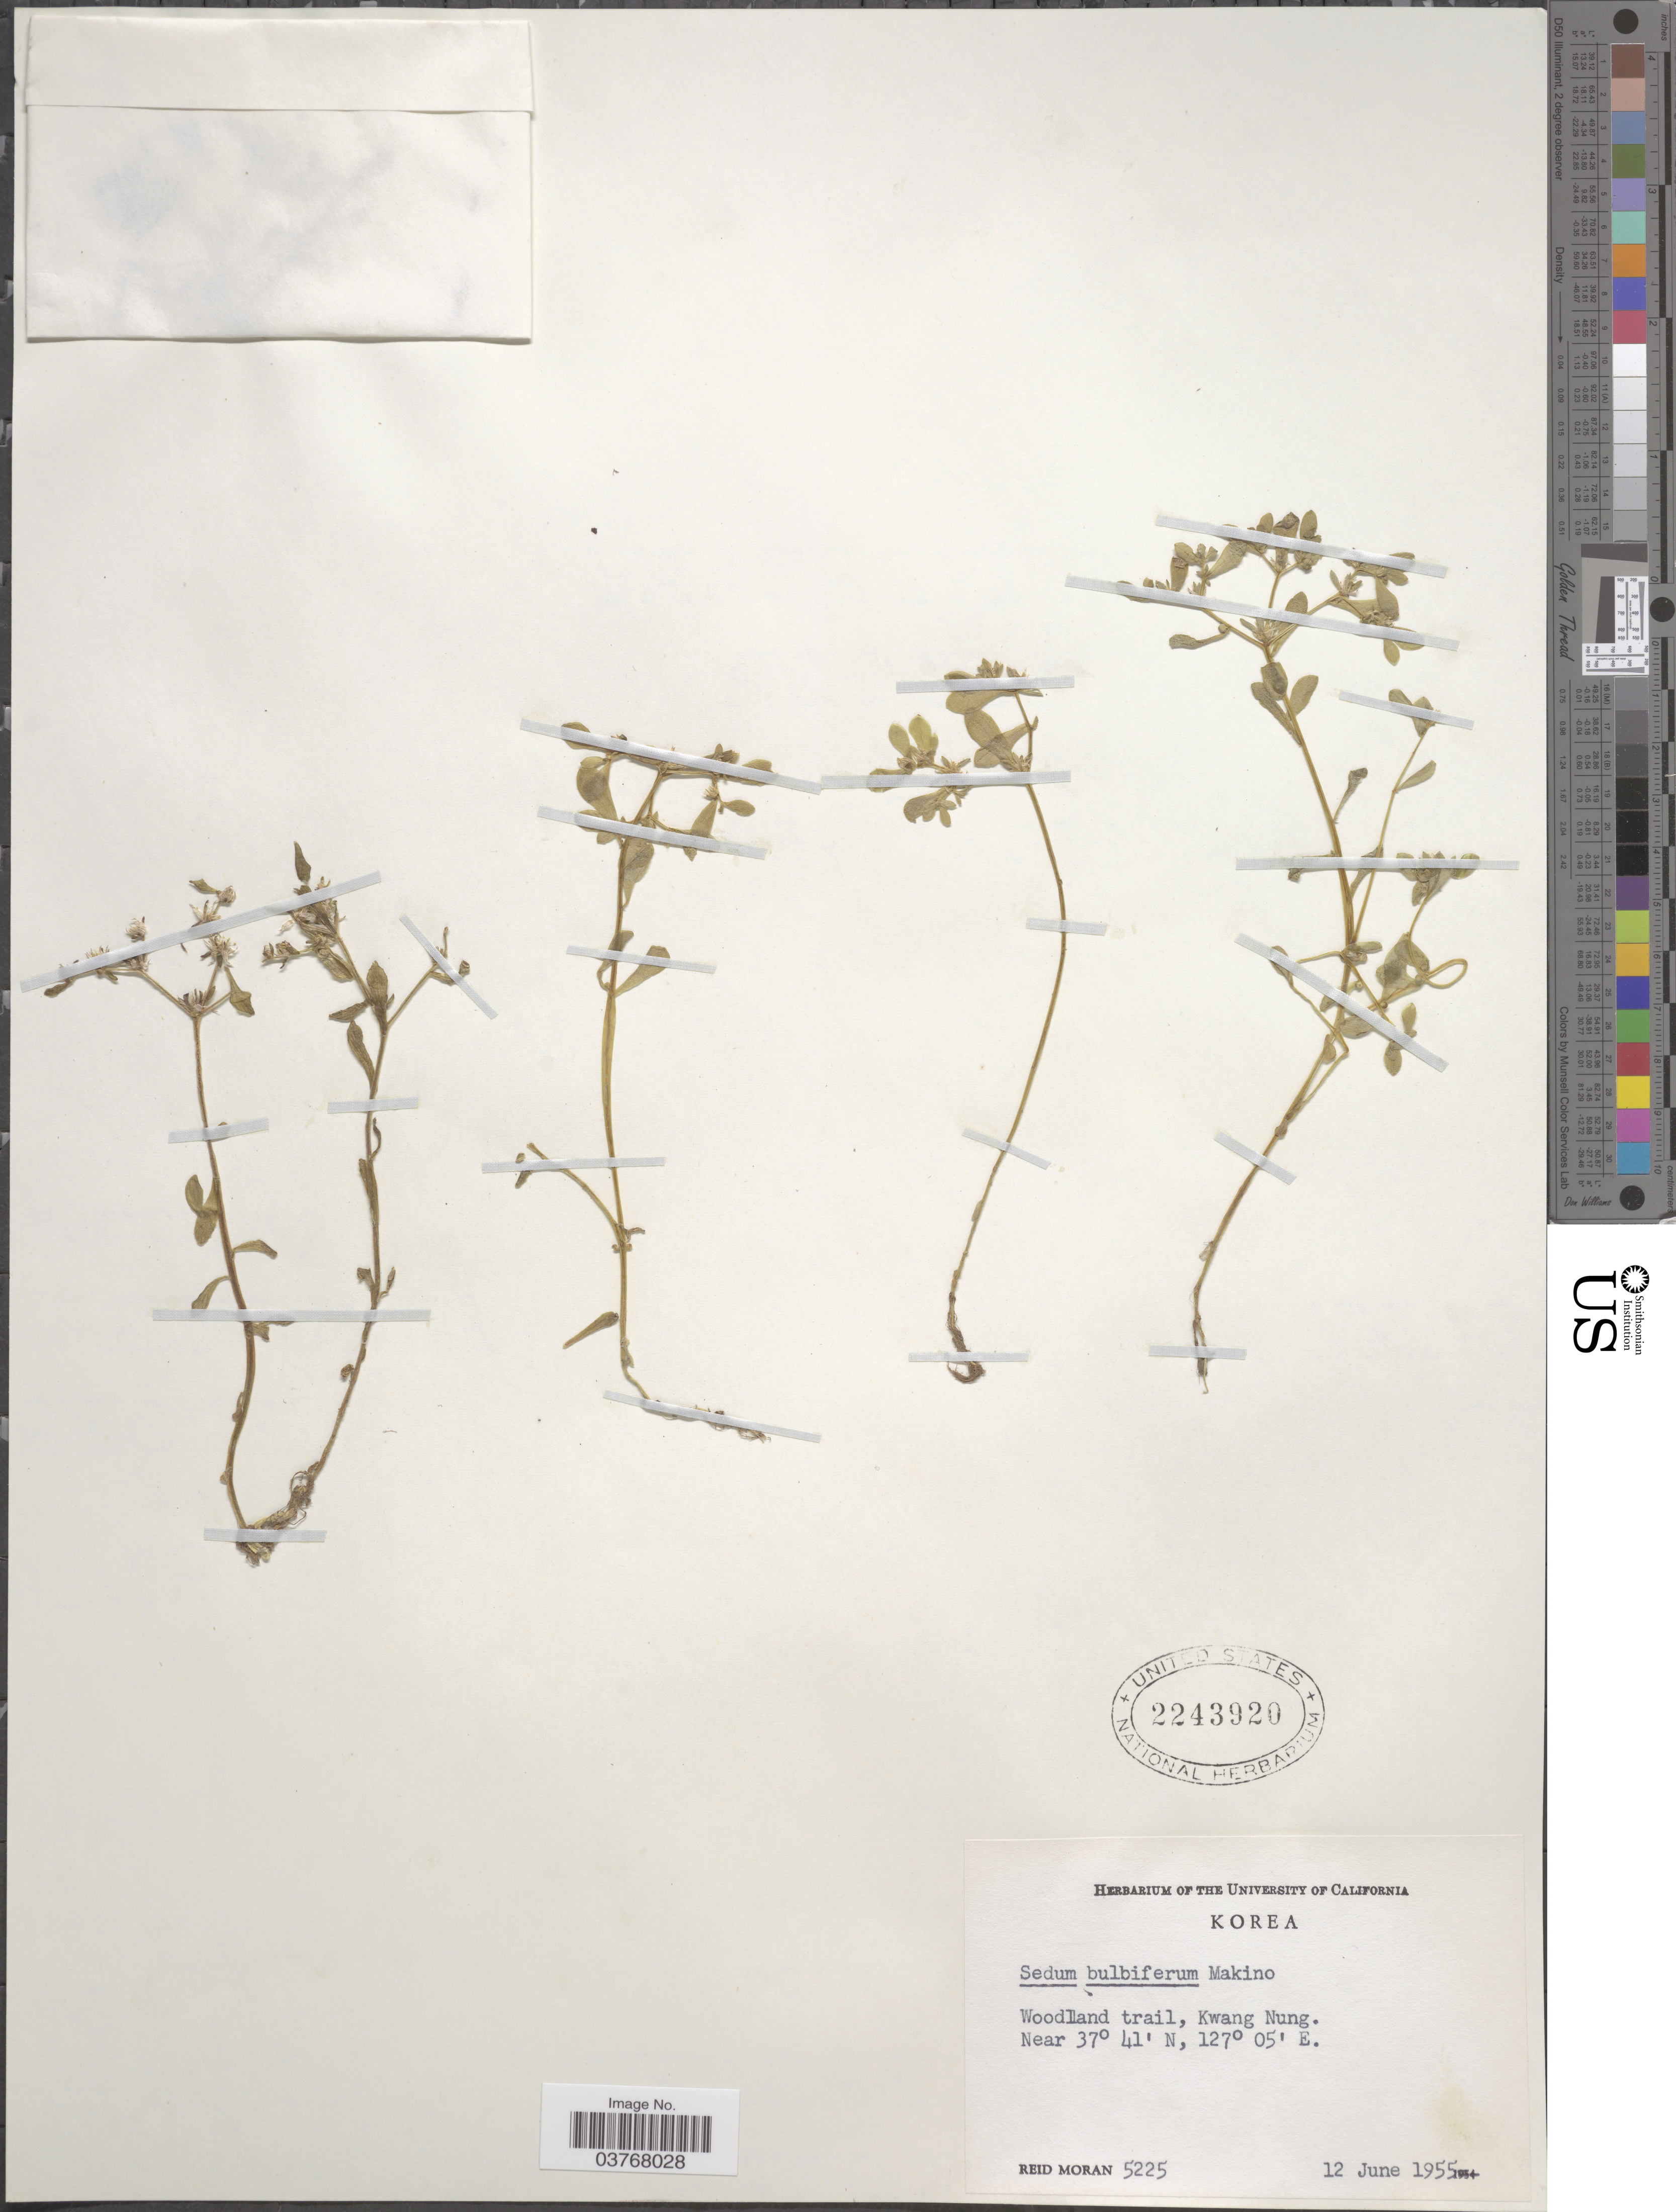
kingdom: Plantae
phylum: Tracheophyta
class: Magnoliopsida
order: Saxifragales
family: Crassulaceae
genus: Sedum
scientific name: Sedum bulbiferum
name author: Makino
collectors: R. Moran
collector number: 5225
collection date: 1955-06-12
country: South Korea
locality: Korea. Woodland trail, Kwang Nung.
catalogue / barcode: US 2243920